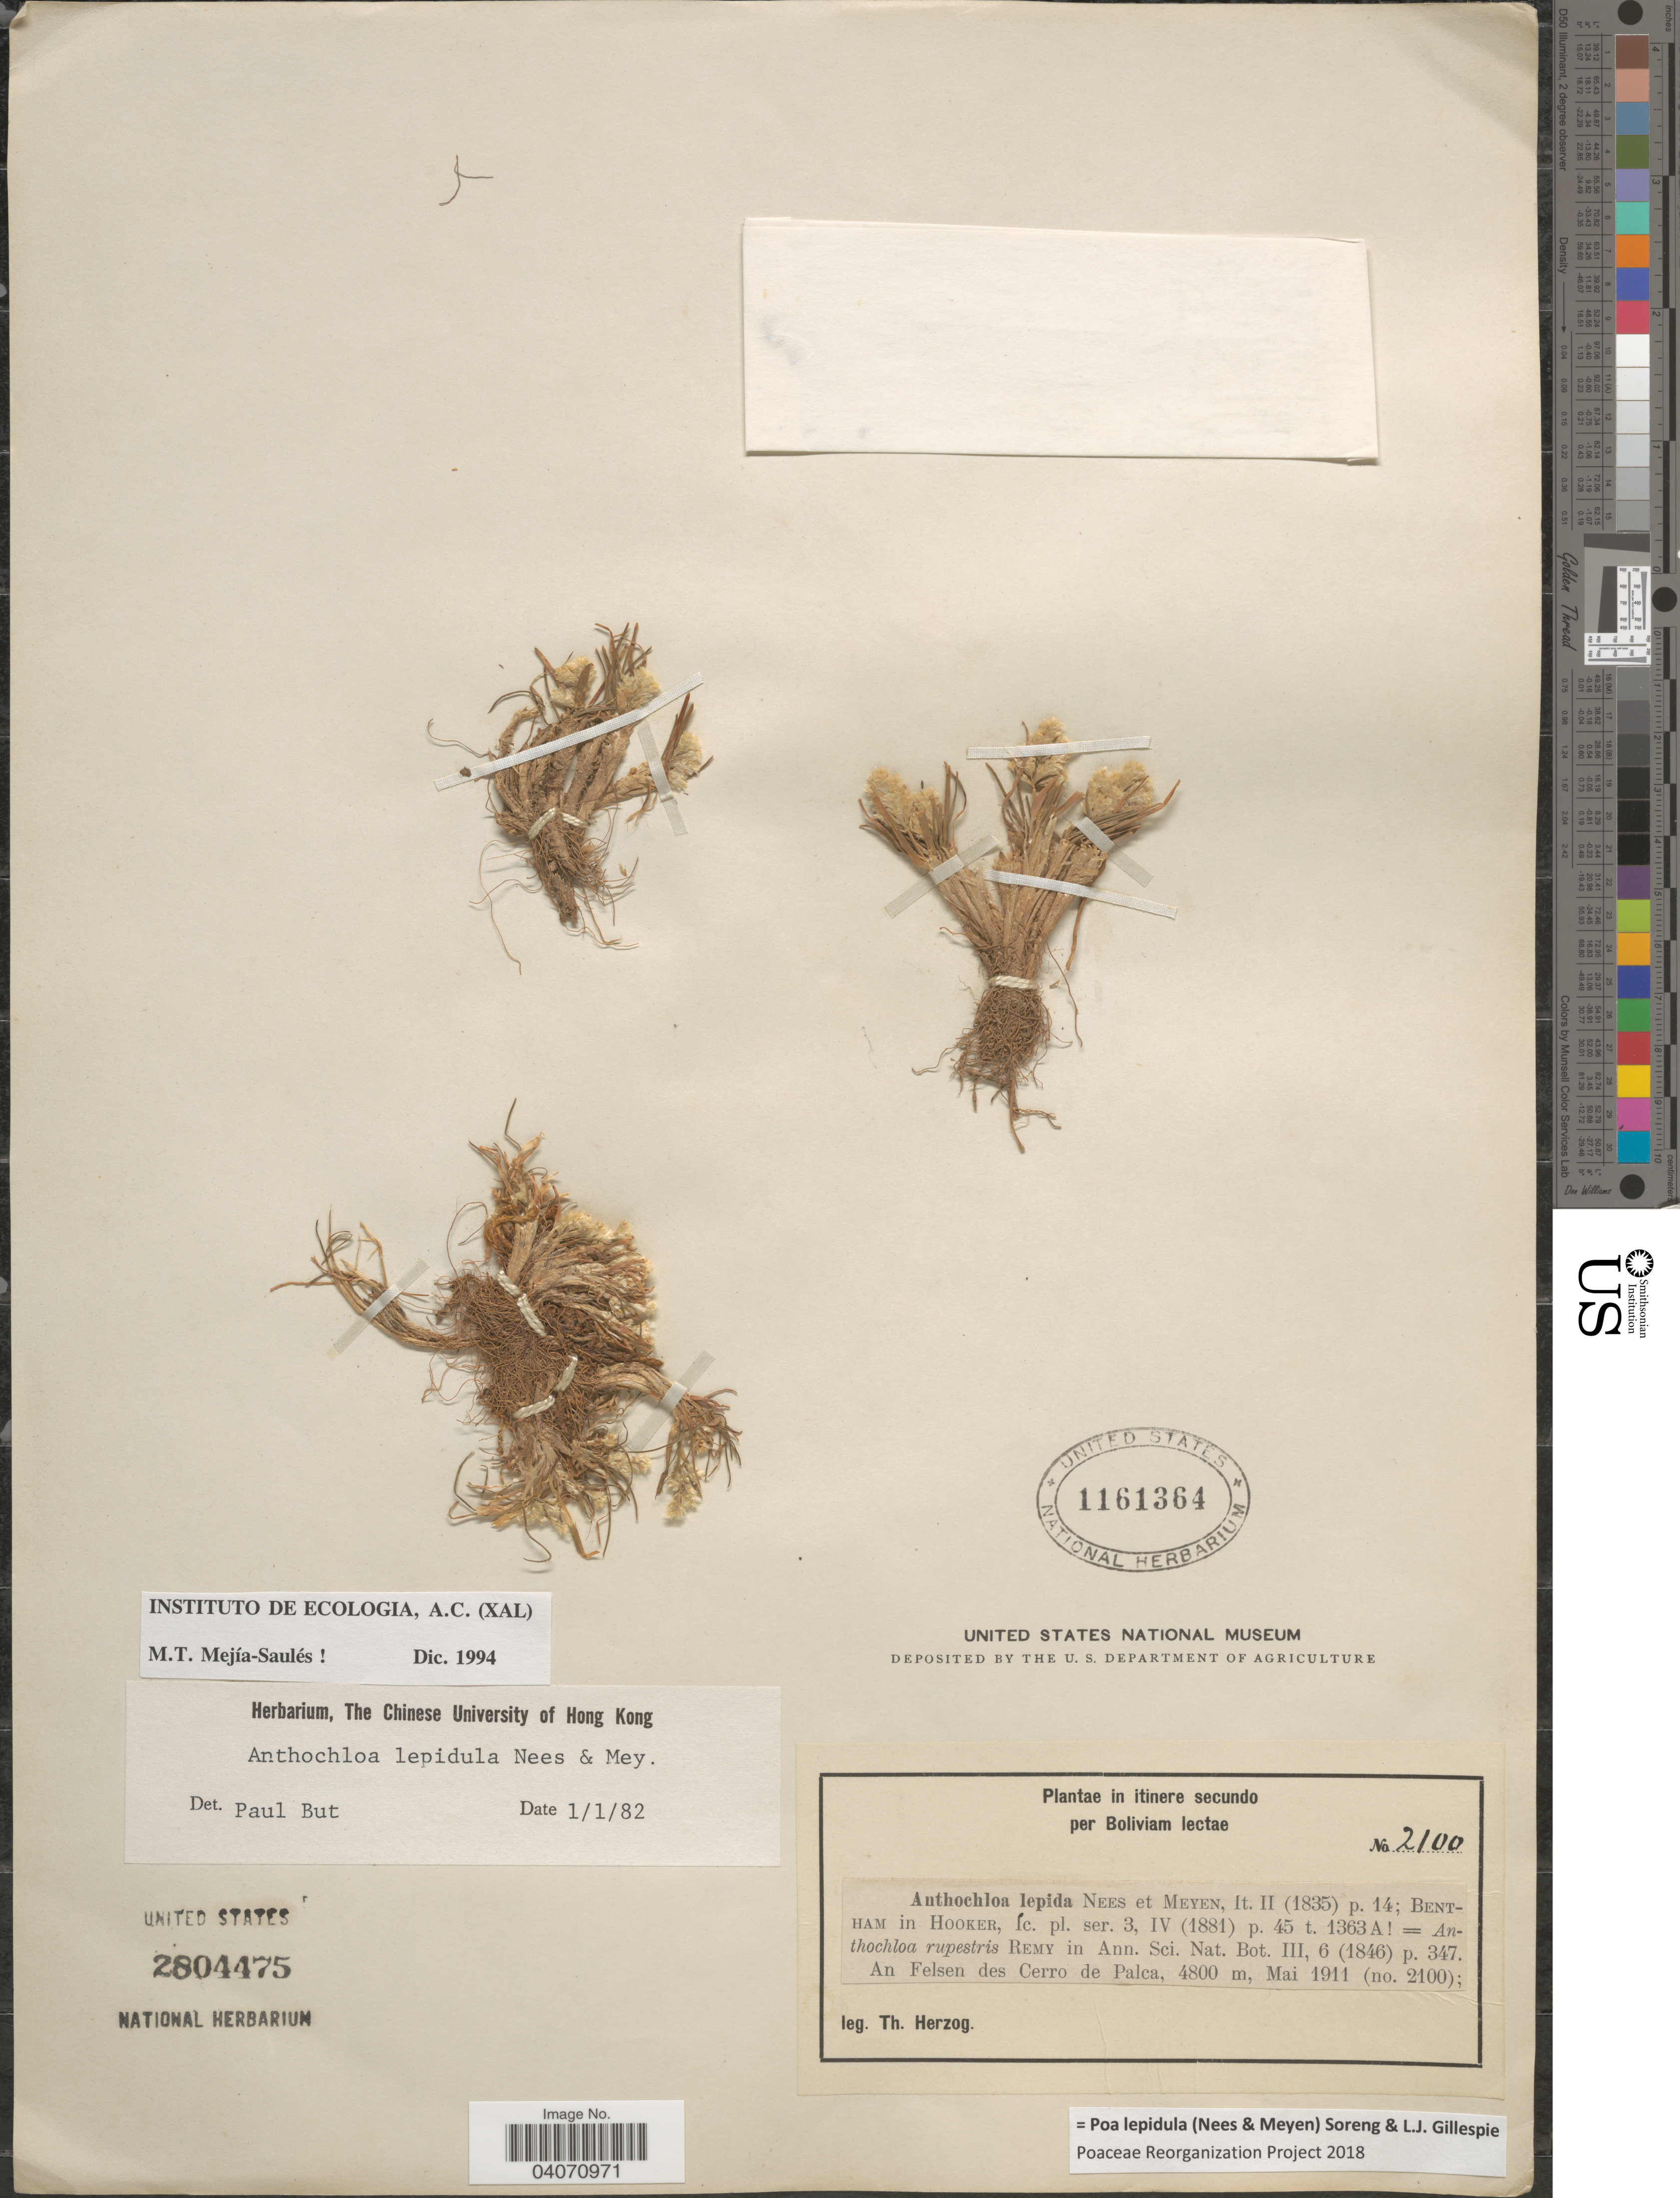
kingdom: Plantae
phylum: Tracheophyta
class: Liliopsida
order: Poales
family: Poaceae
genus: Poa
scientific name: Poa lepidula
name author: (Nees & Meyen) Soreng & L.J. Gillespie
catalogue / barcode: US 2804475-2